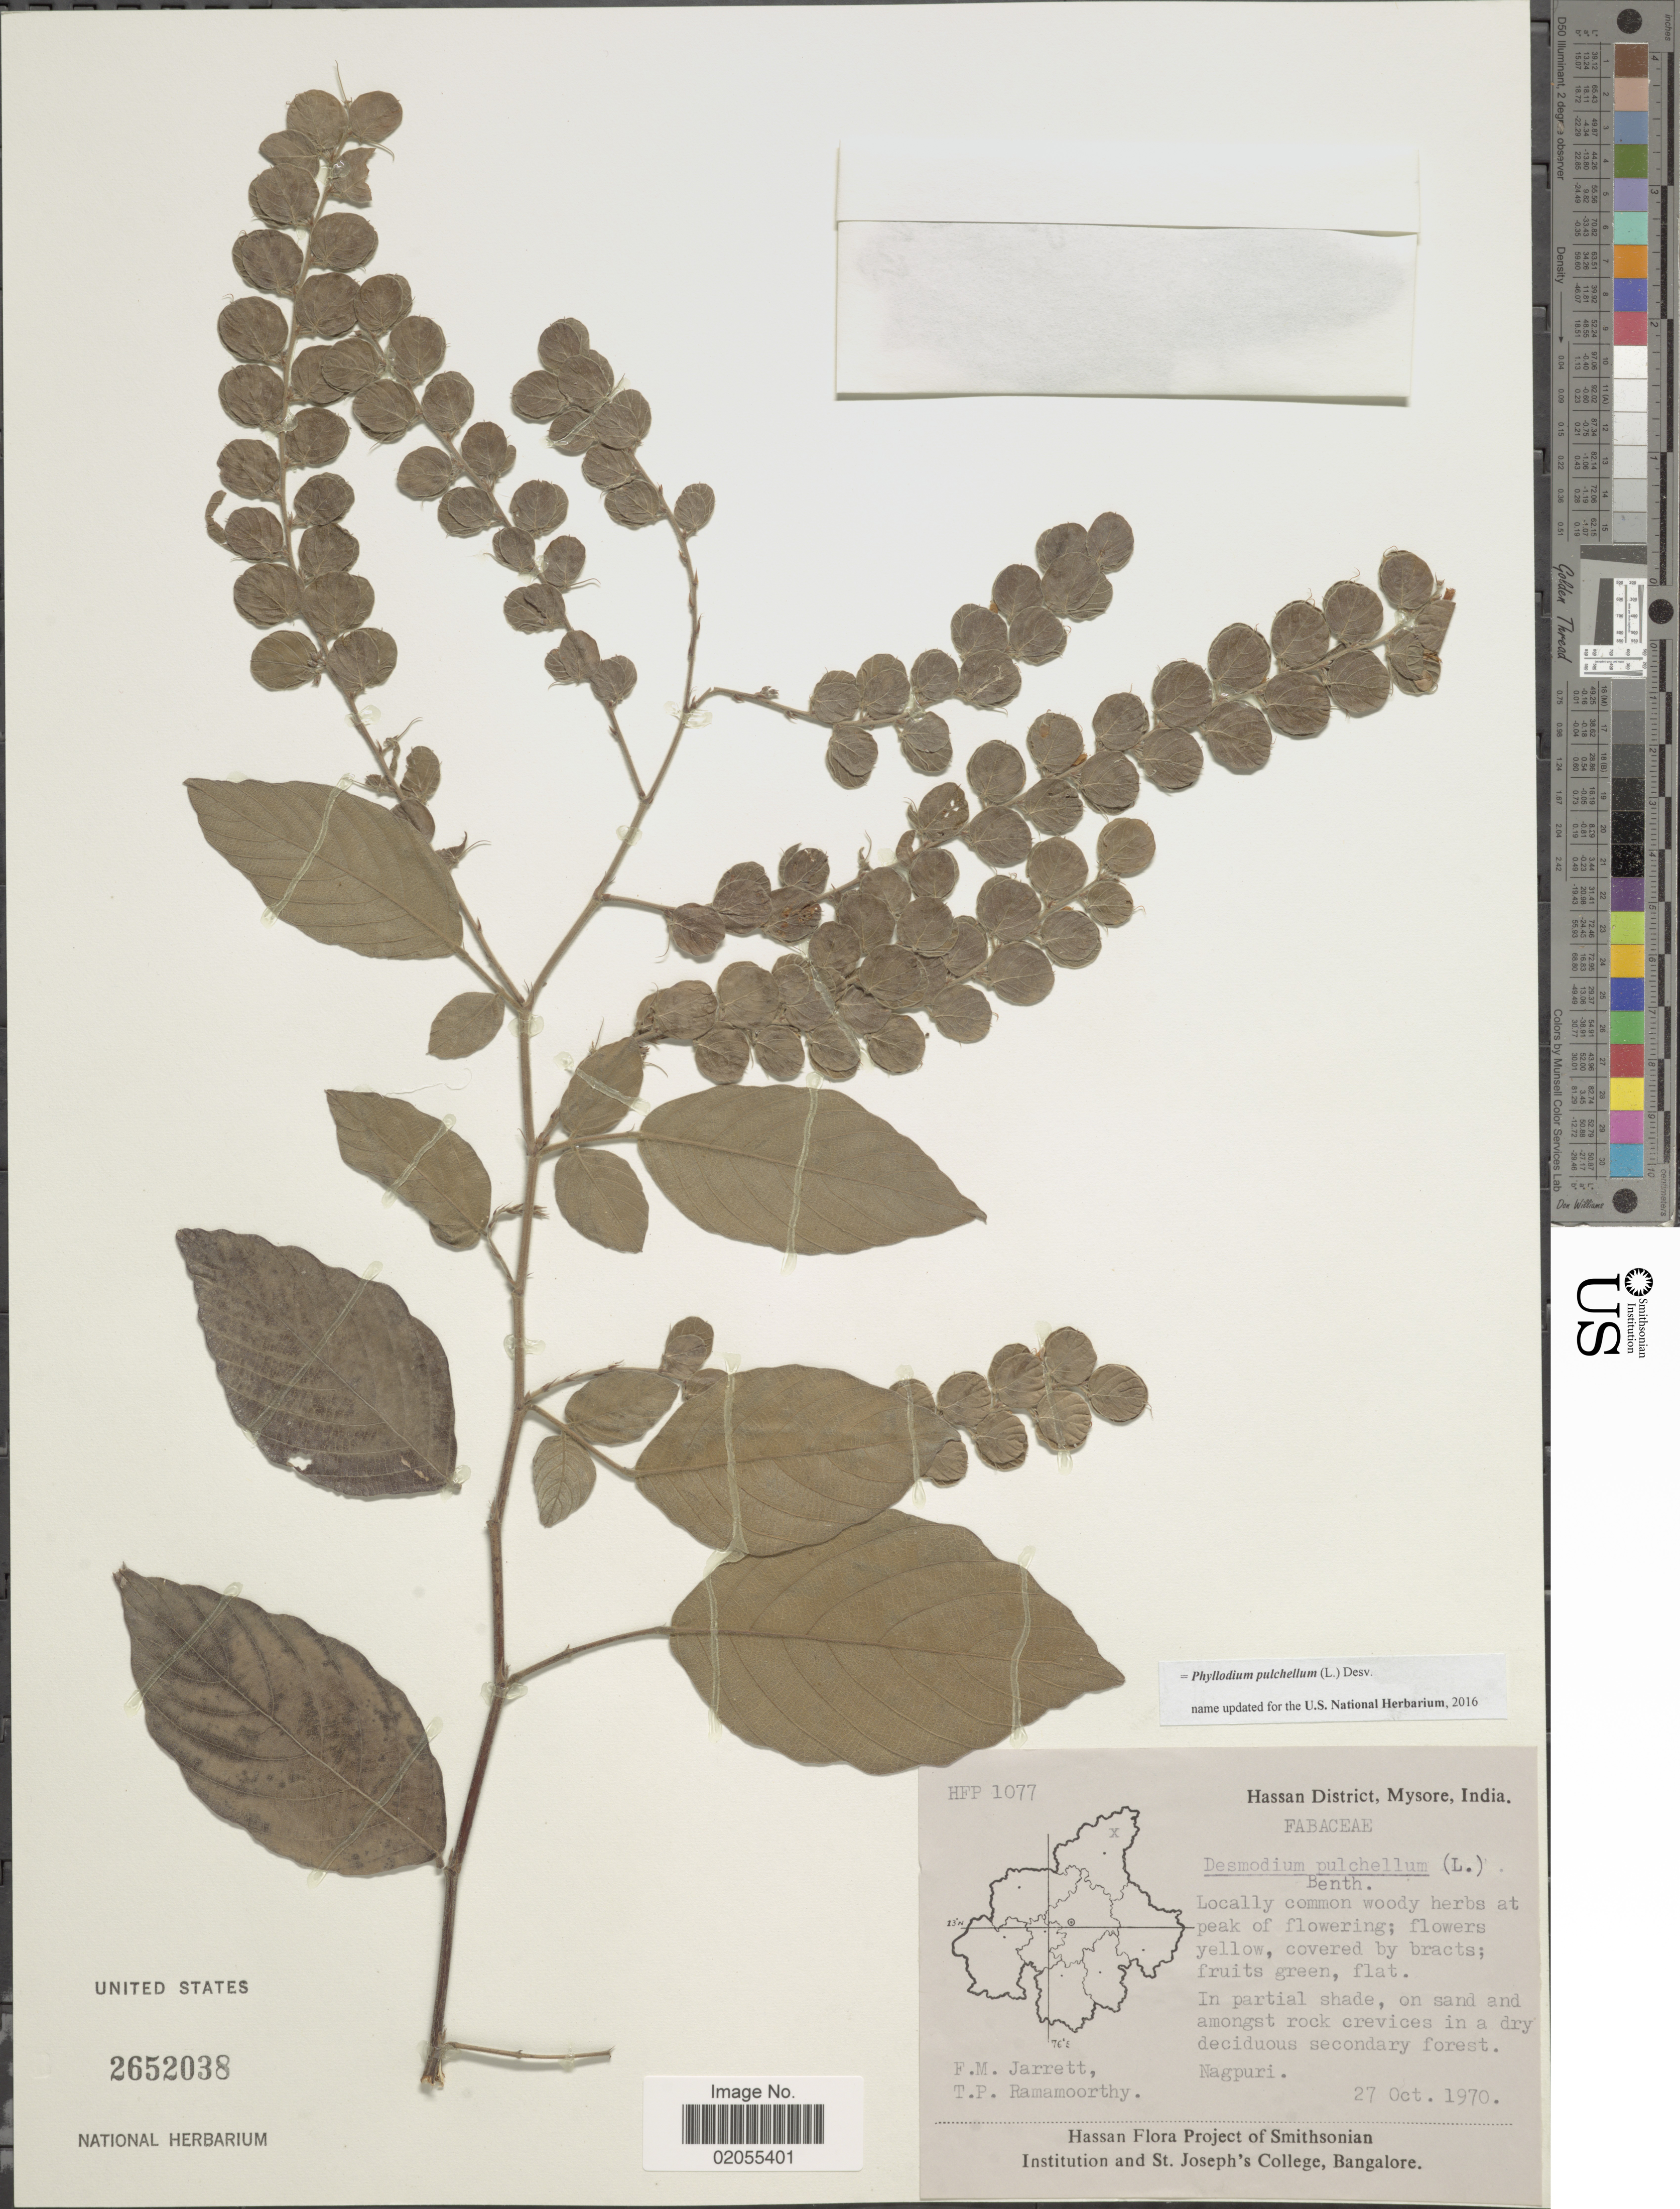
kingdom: Plantae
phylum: Tracheophyta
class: Magnoliopsida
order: Fabales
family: Fabaceae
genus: Phyllodium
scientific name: Phyllodium pulchellum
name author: (L.) Desv.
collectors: F. M. Jarrett & T. P. Ramamoorthy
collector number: HFP 1077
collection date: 1970-10-27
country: India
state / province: Karnataka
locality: Hassan District, Mysore, Nagpuri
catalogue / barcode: US 2652038